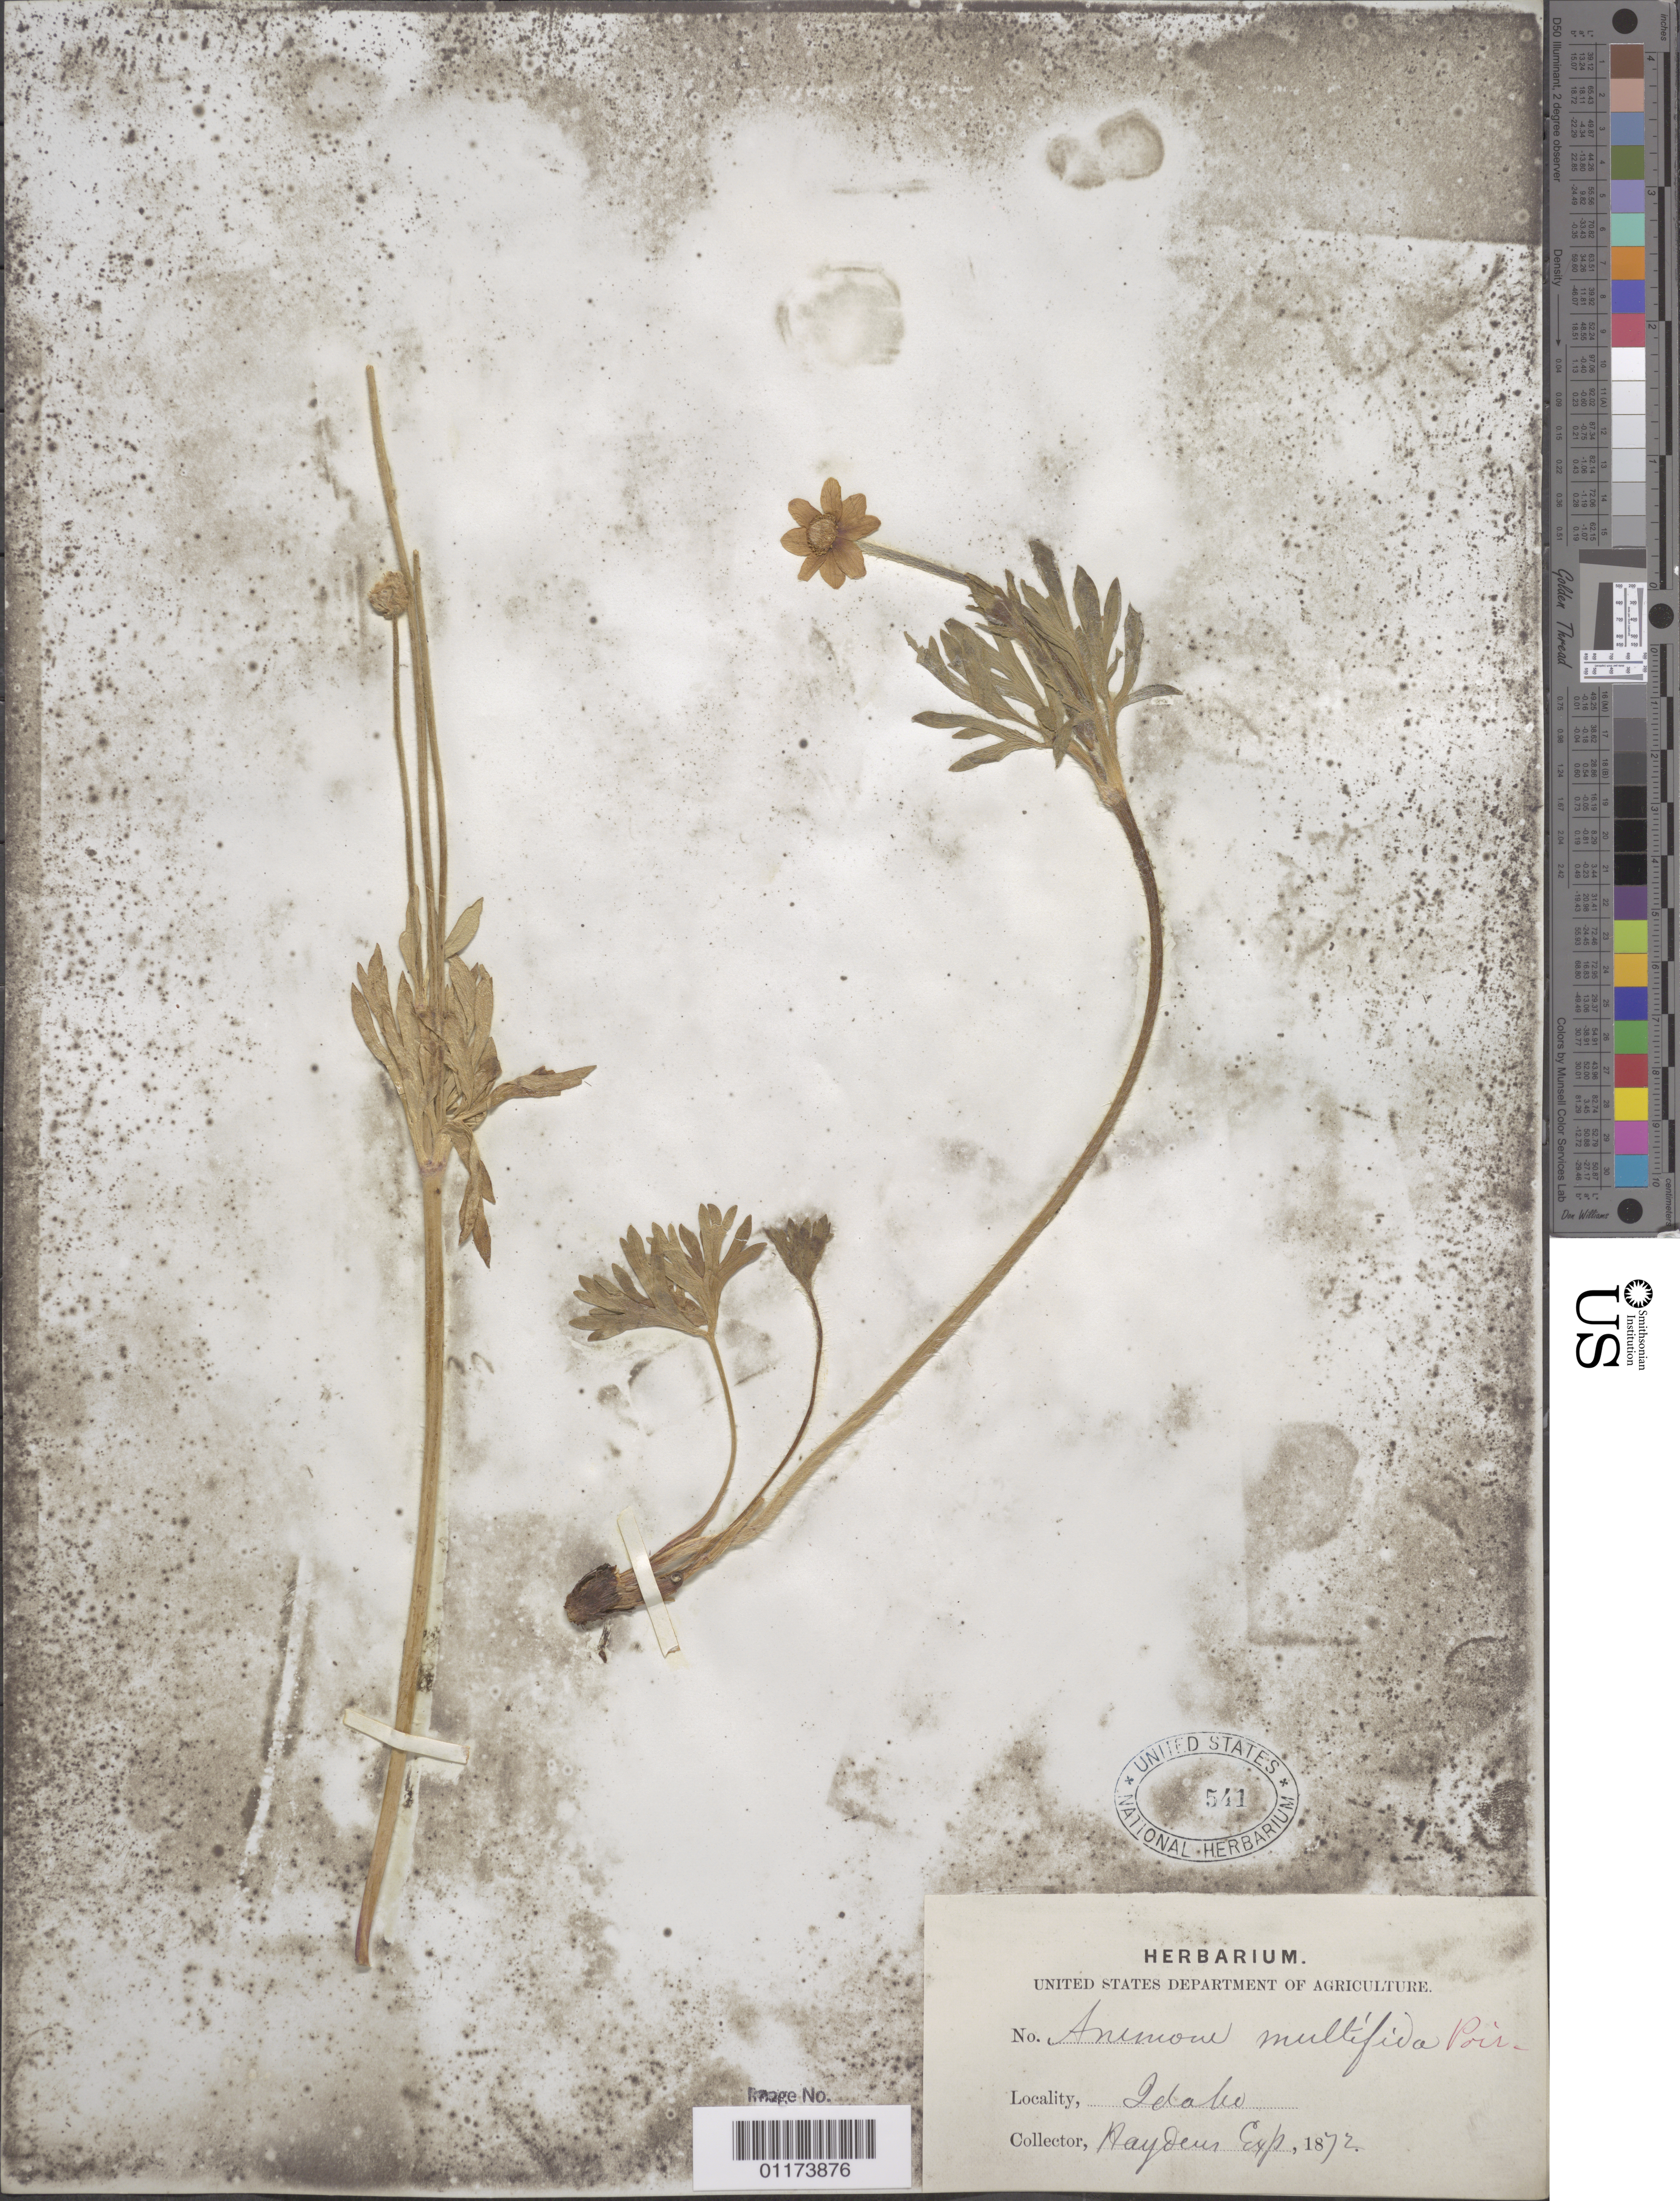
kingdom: Plantae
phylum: Tracheophyta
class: Magnoliopsida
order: Ranunculales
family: Ranunculaceae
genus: Anemone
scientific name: Anemone multifida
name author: Poir.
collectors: Hayden Exped.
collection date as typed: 1872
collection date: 1872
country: United States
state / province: Idaho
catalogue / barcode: US 541